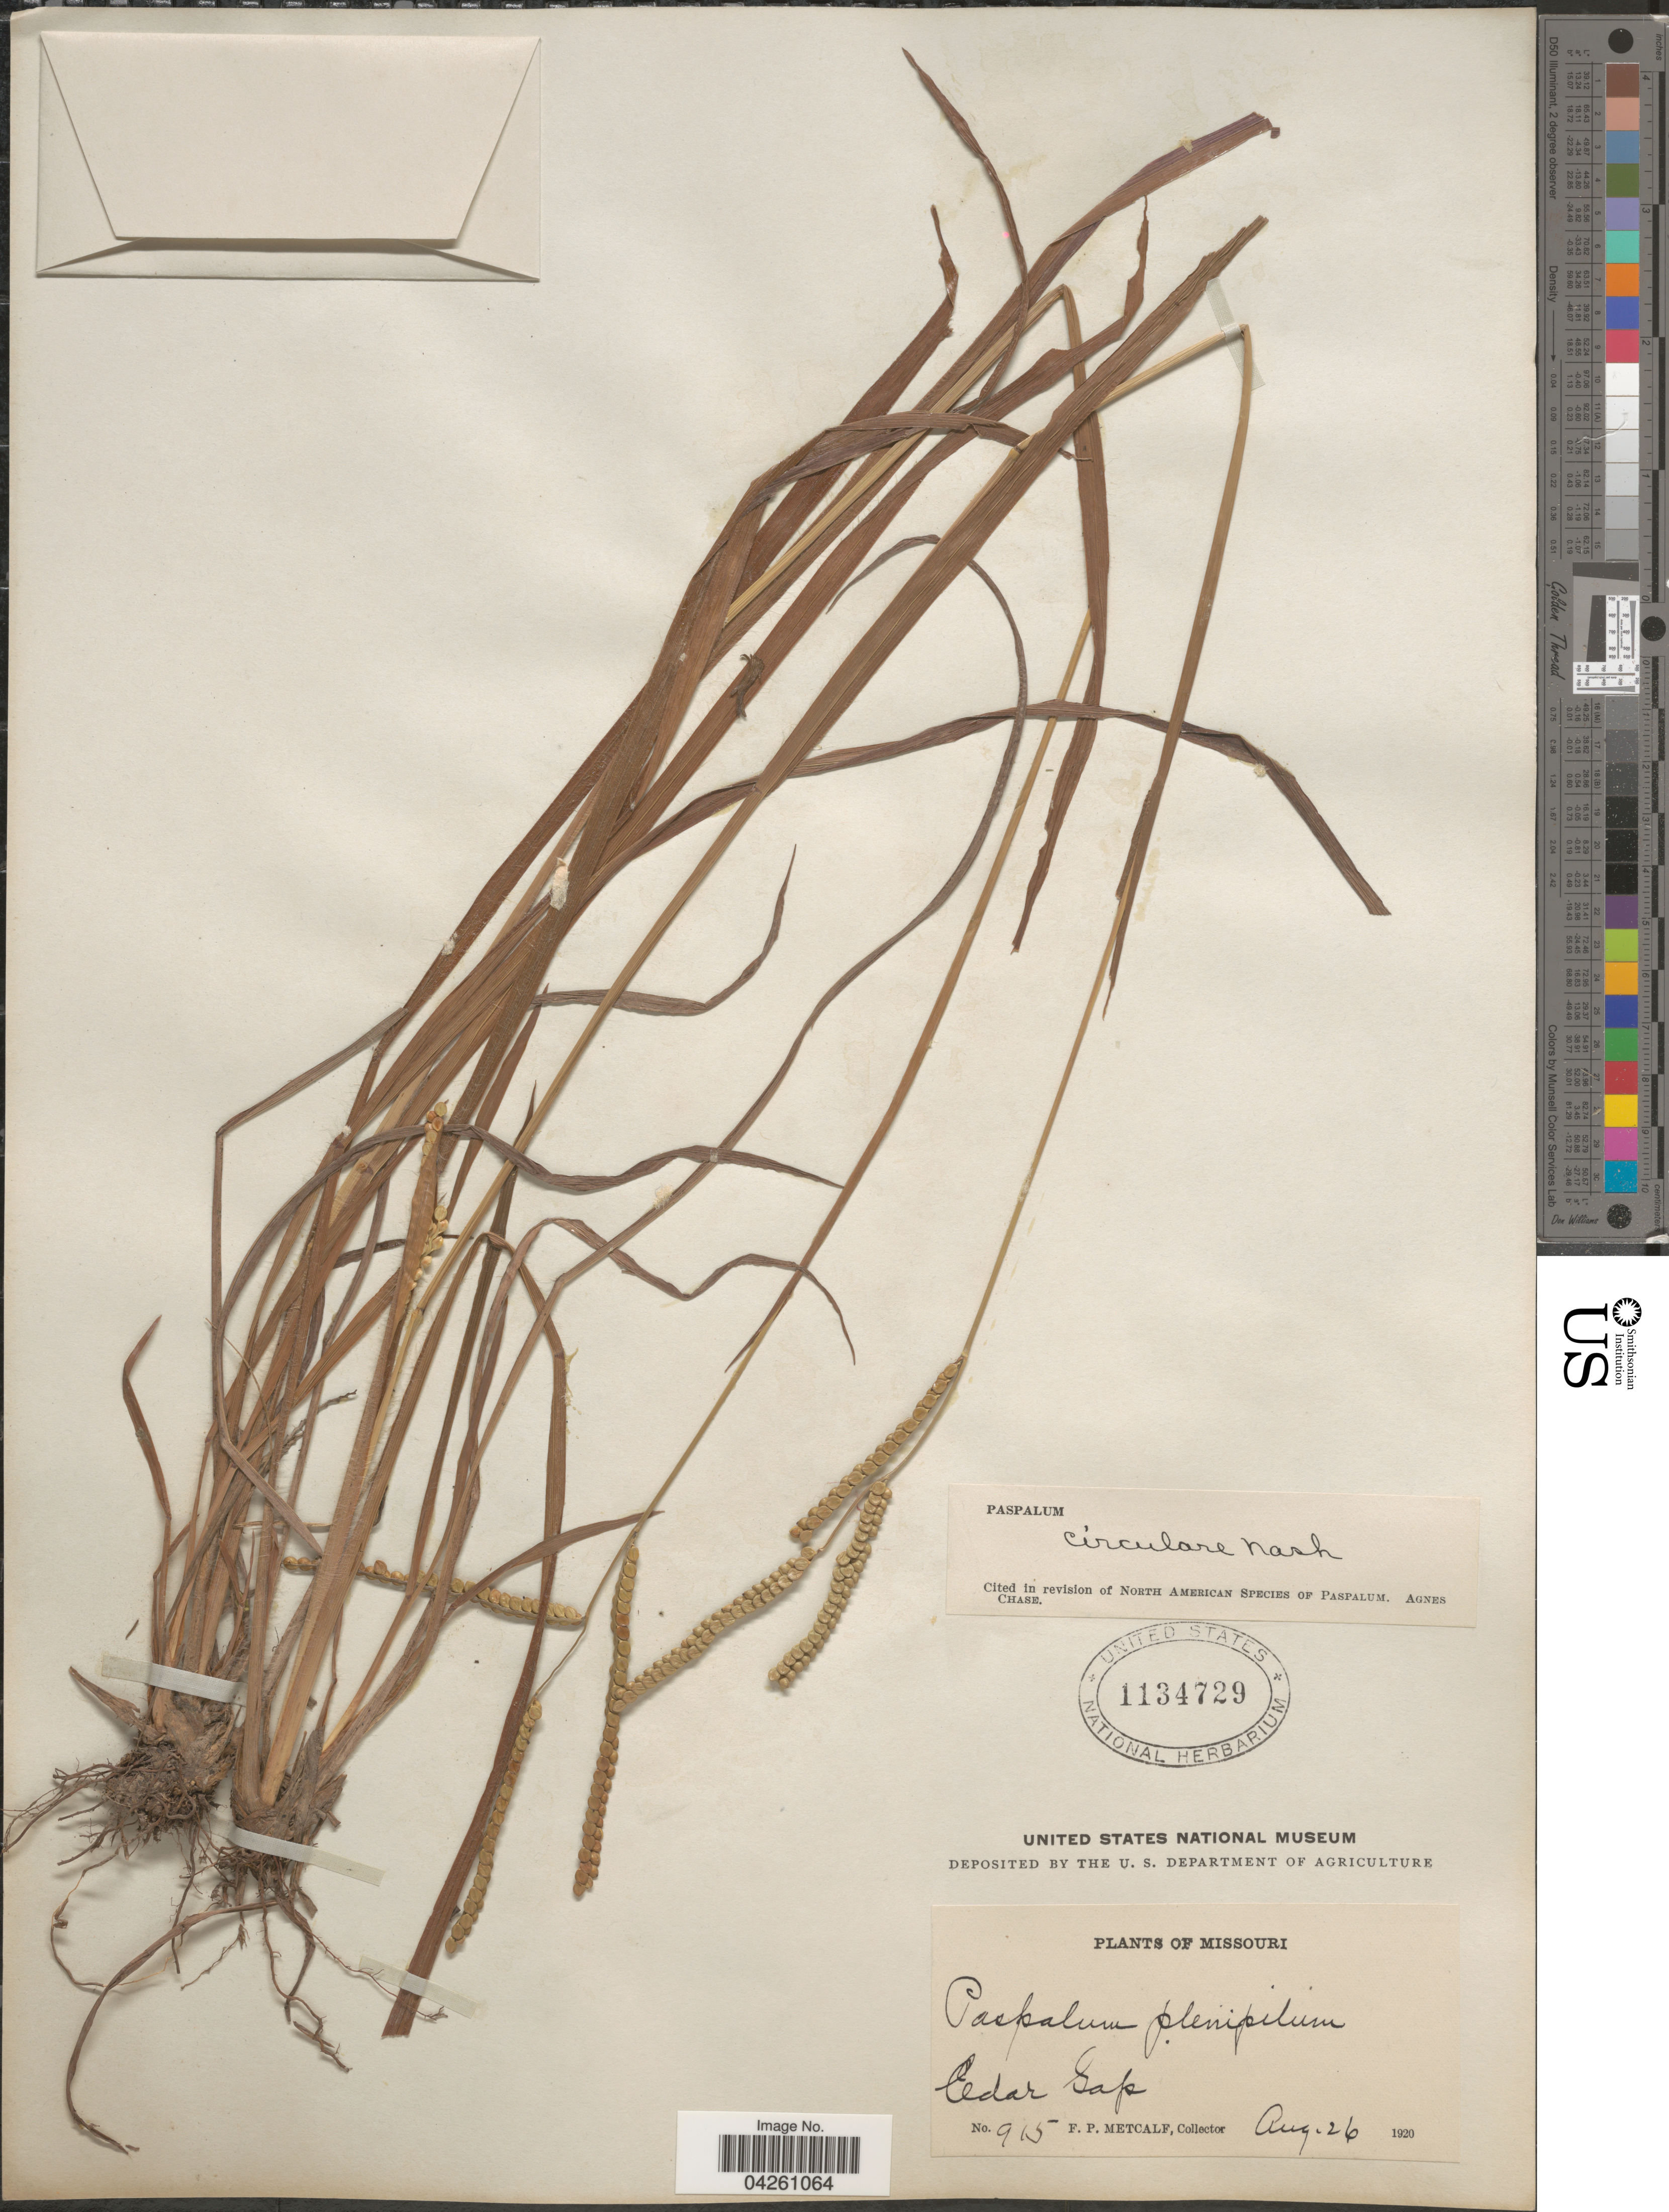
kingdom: Plantae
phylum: Tracheophyta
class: Liliopsida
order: Poales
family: Poaceae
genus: Paspalum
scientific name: Paspalum circulare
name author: Nash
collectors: F. Metcalf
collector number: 915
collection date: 1920-08-26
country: United States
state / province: Missouri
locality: Cedar Gap.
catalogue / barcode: US 1134729